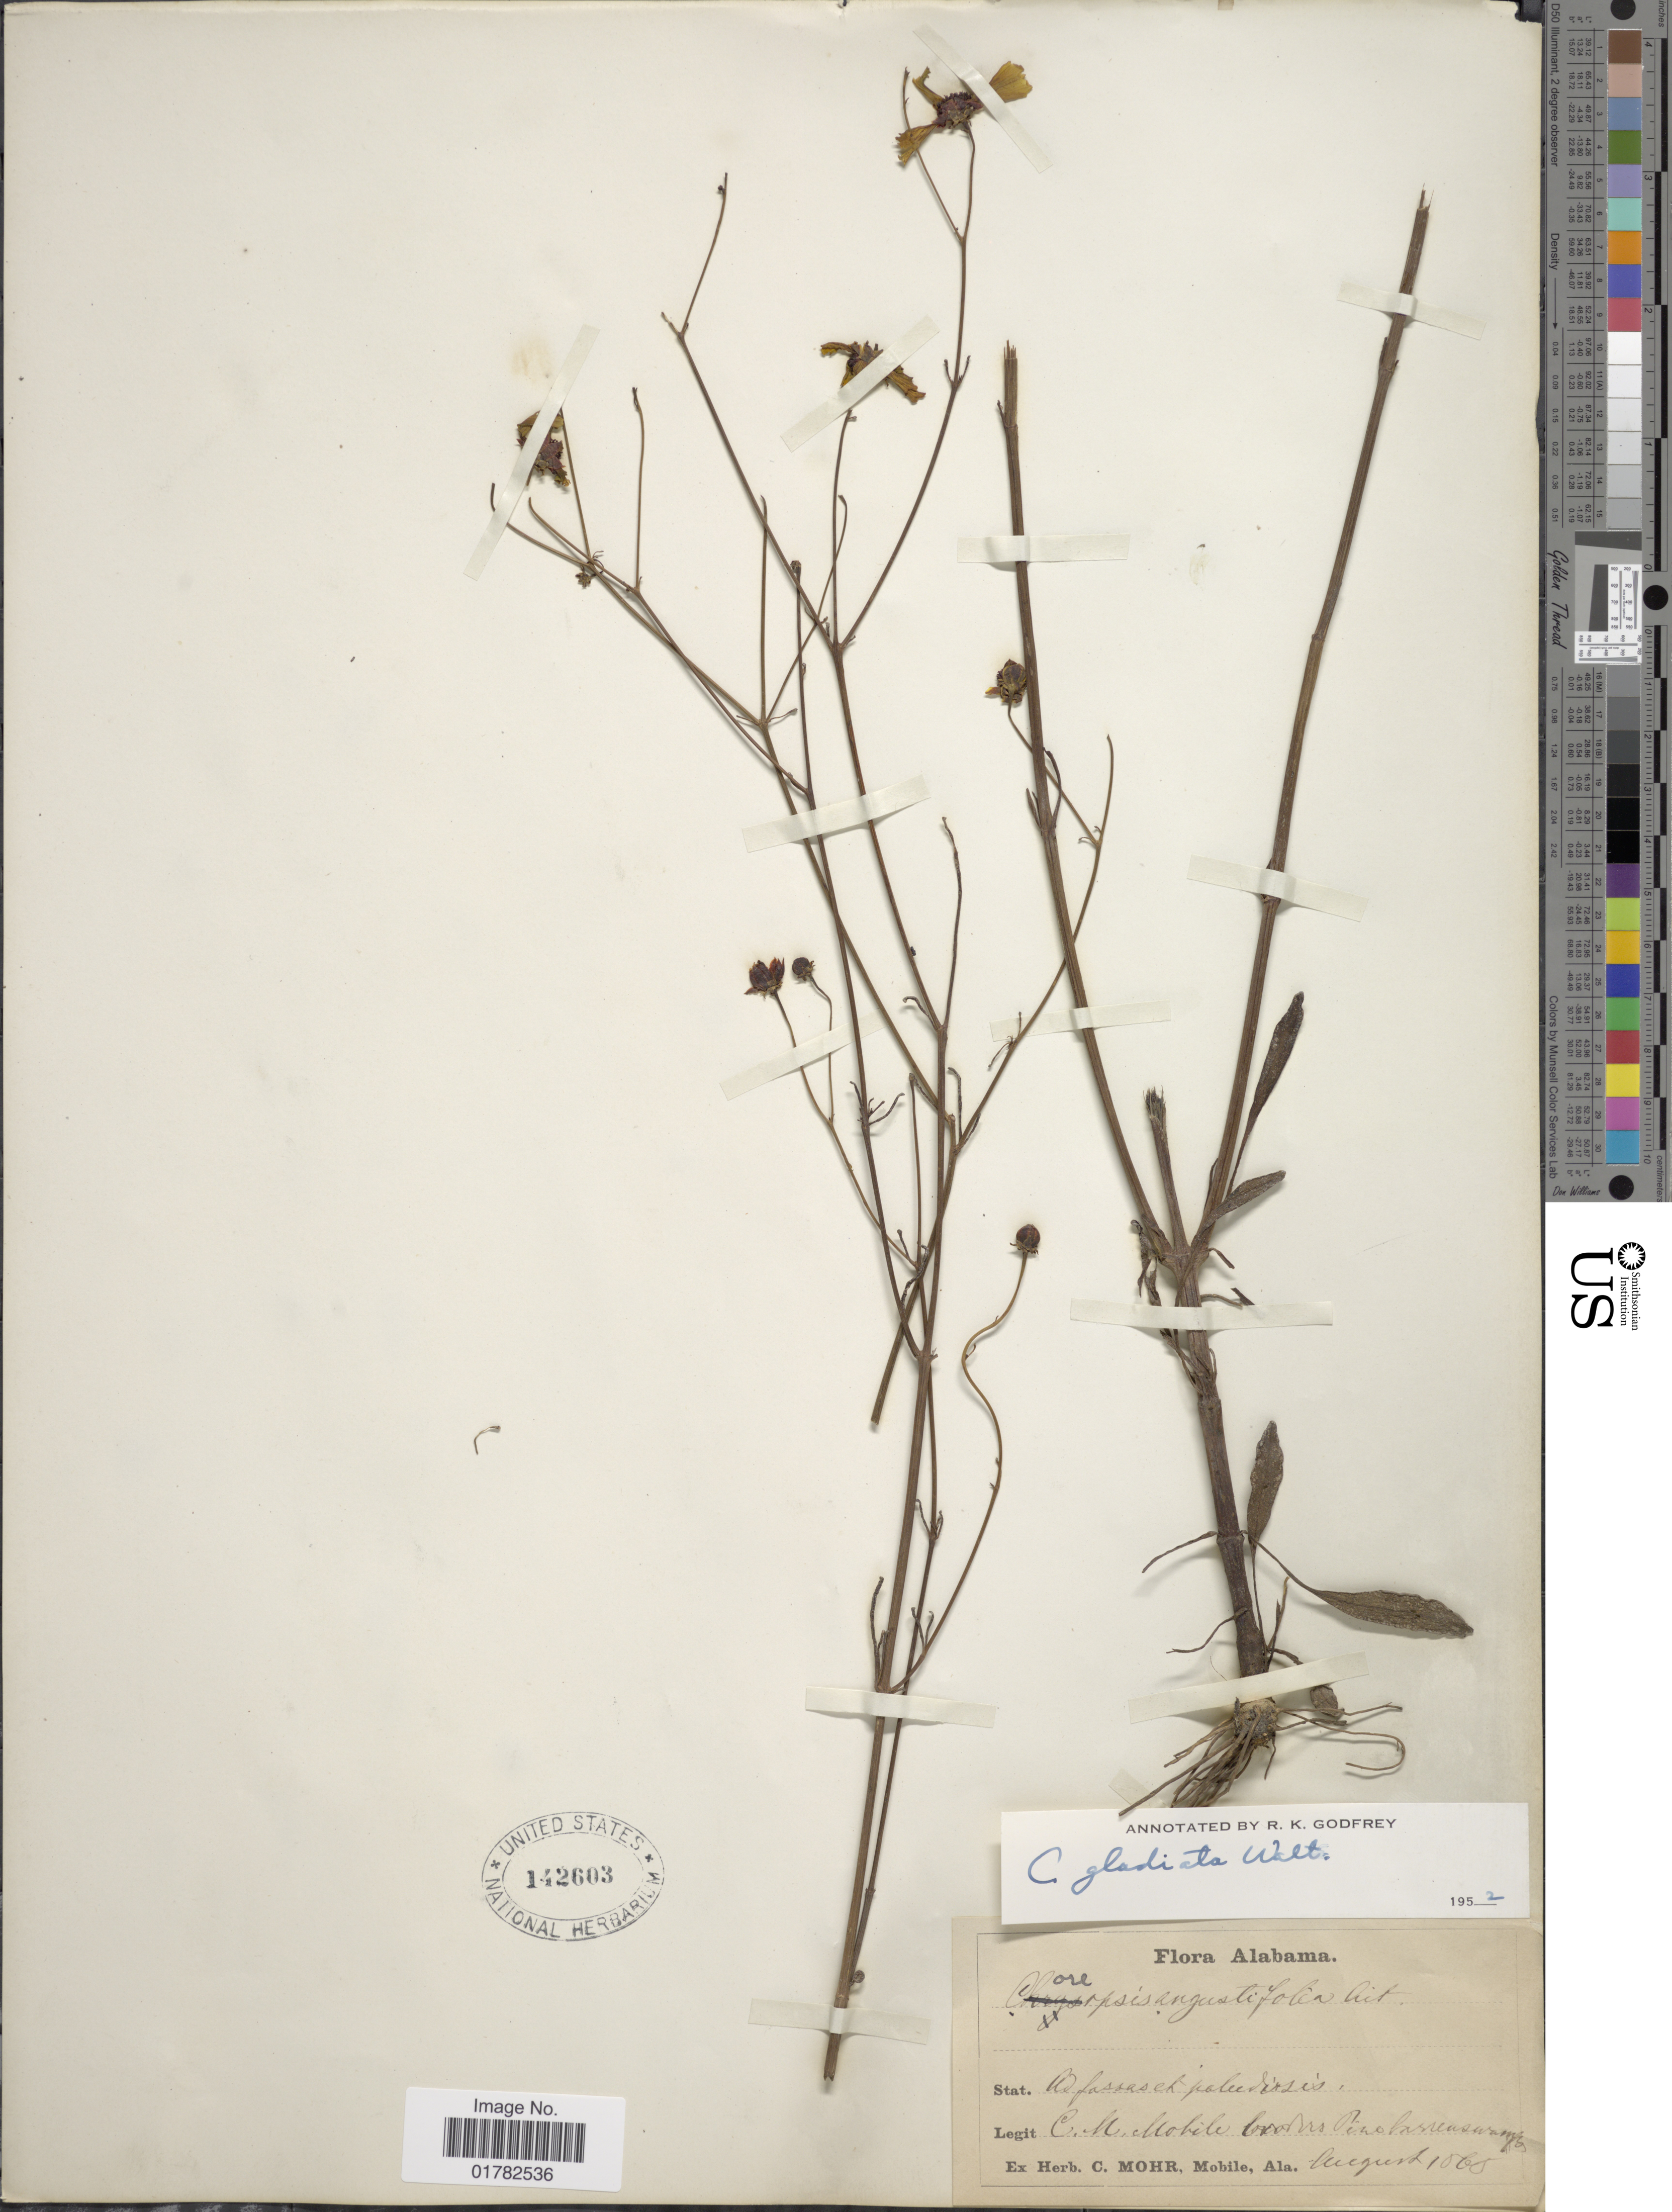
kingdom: Plantae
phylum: Tracheophyta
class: Magnoliopsida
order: Asterales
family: Asteraceae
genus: Coreopsis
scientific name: Coreopsis gladiata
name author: Walter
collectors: C. T. Mohr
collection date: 1865-08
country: United States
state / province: Alabama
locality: Stat. W. fassas et paludirsis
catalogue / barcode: US 142603